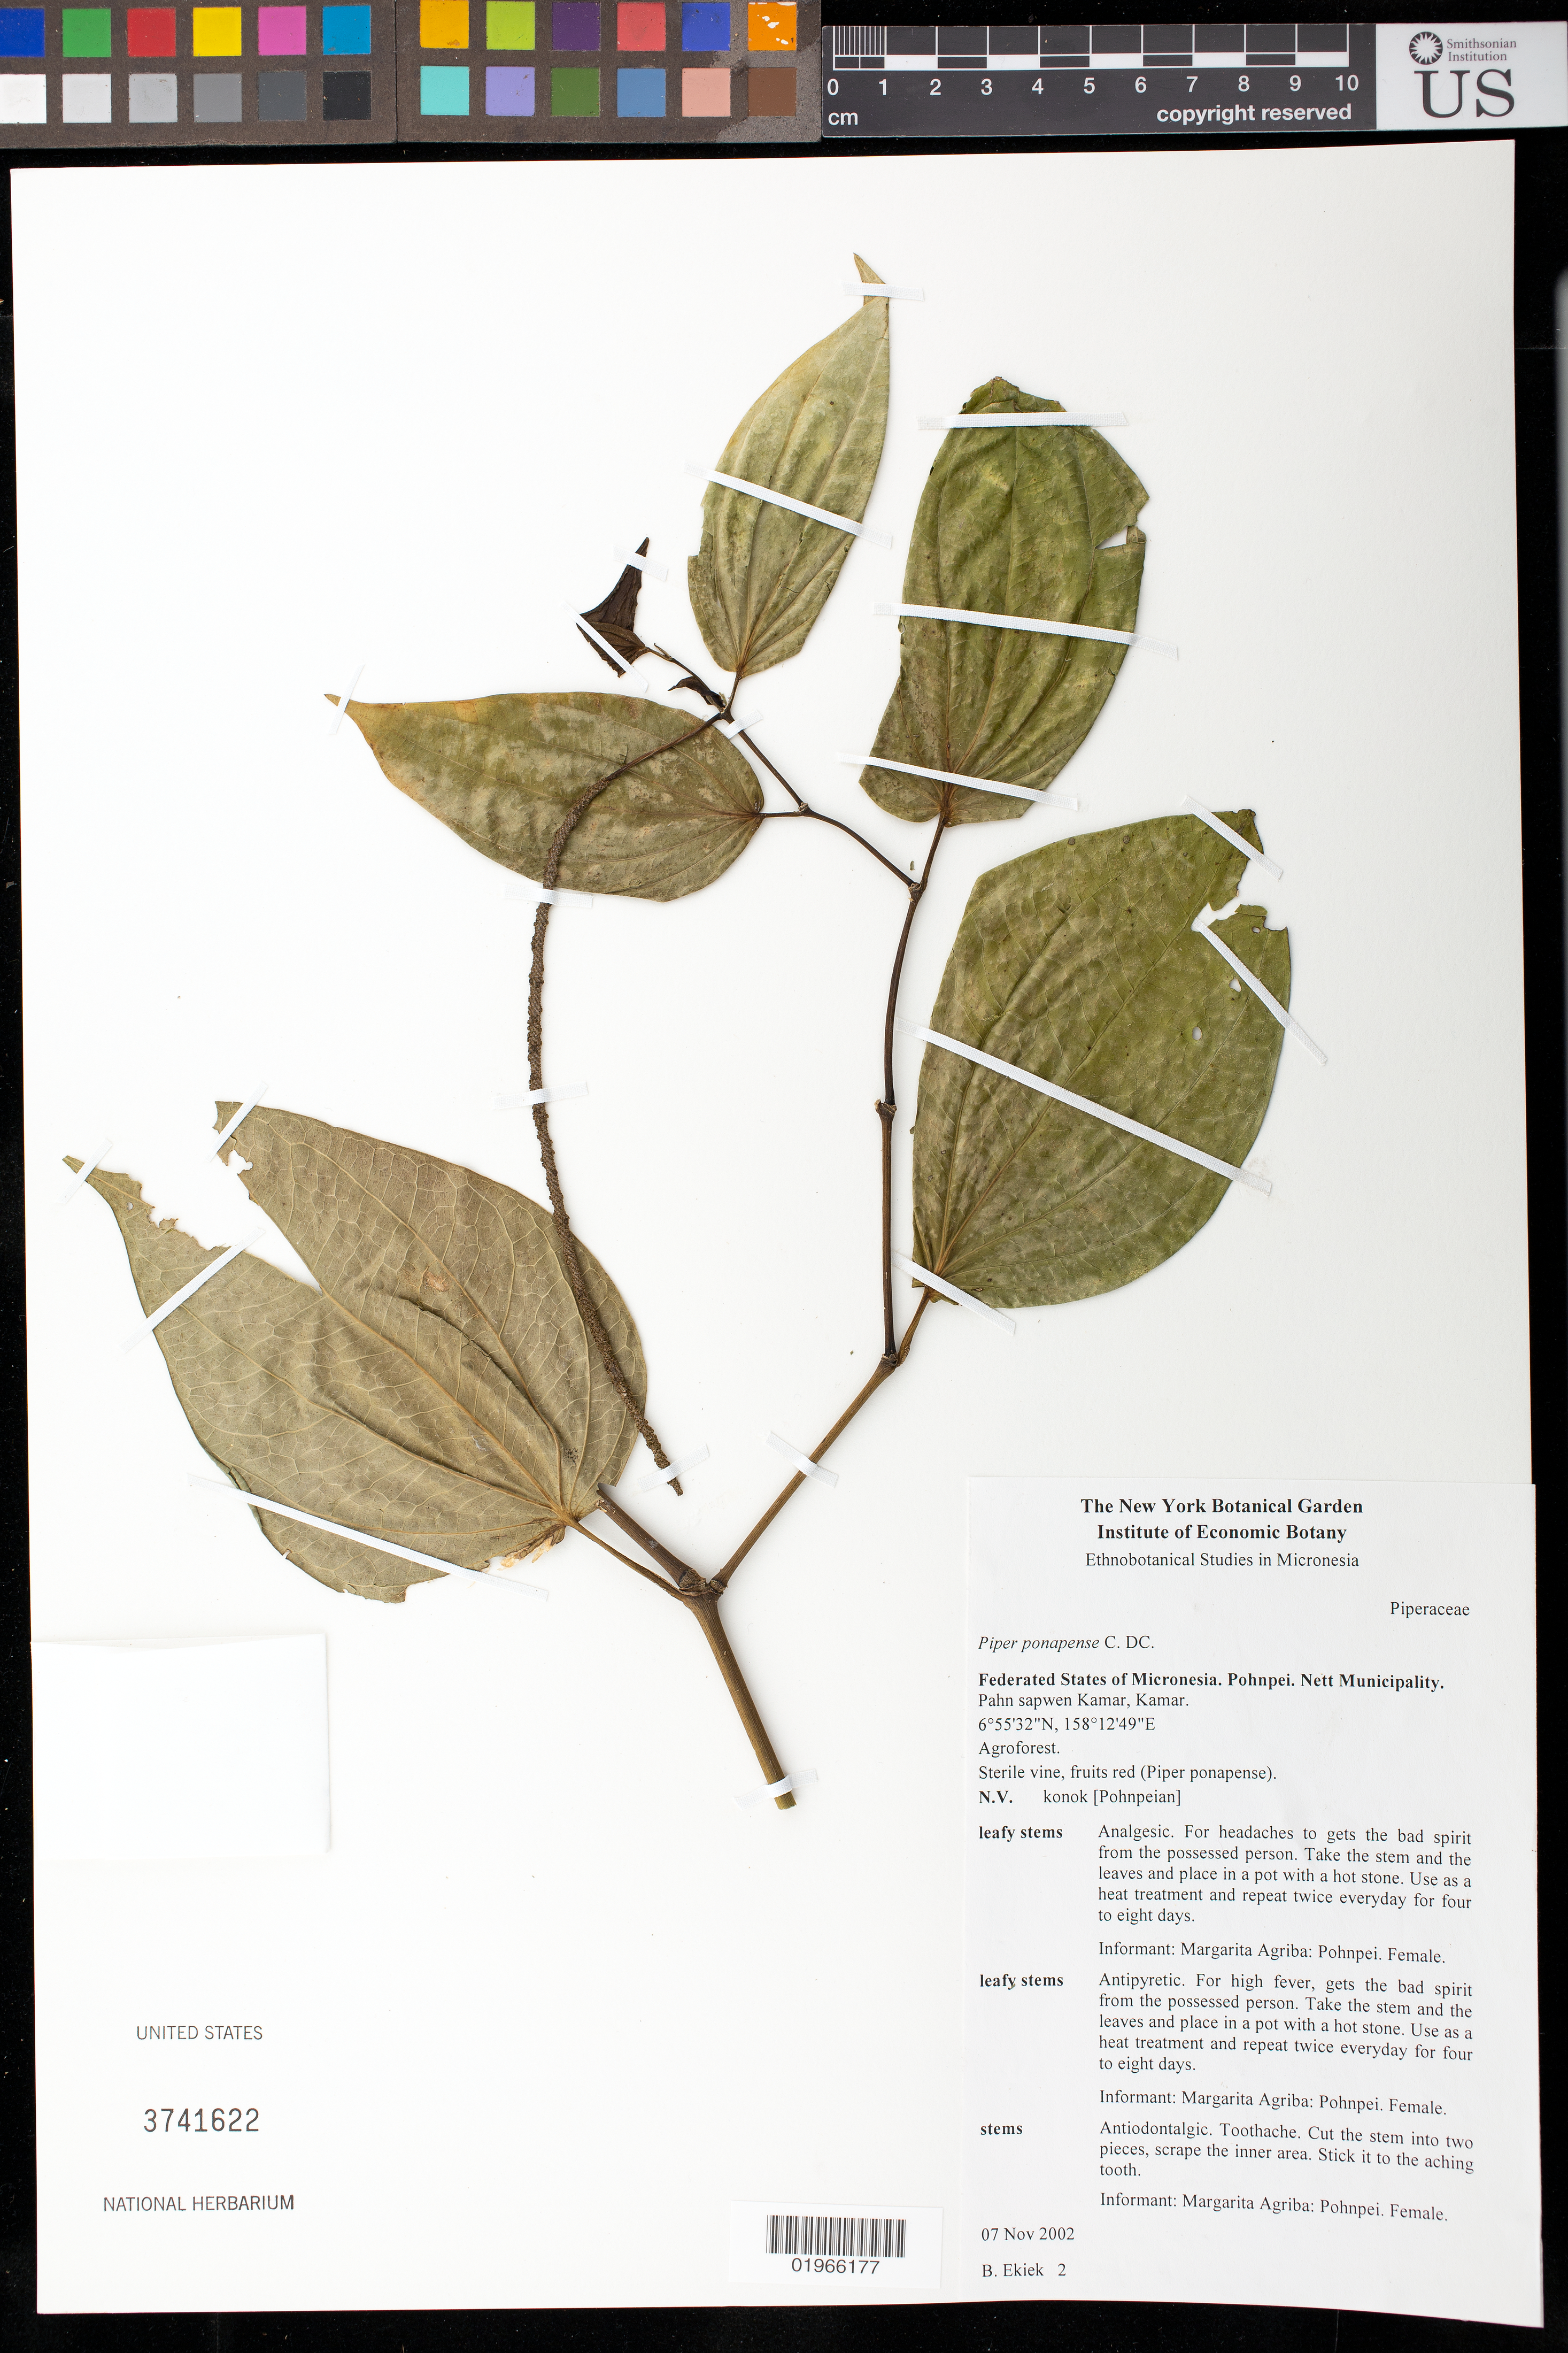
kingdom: Plantae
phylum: Tracheophyta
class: Magnoliopsida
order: Piperales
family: Piperaceae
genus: Piper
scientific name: Piper ponapense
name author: C. DC.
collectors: B. Ekiek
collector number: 2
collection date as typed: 7 November 2002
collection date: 2002-11-07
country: Micronesia, Federated States of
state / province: Pohnpei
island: Pohnpei [Ponape]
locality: Nett Municipality. Pahn sapwen, Kahmar, Kahmar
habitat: Agroforest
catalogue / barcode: US 3741622